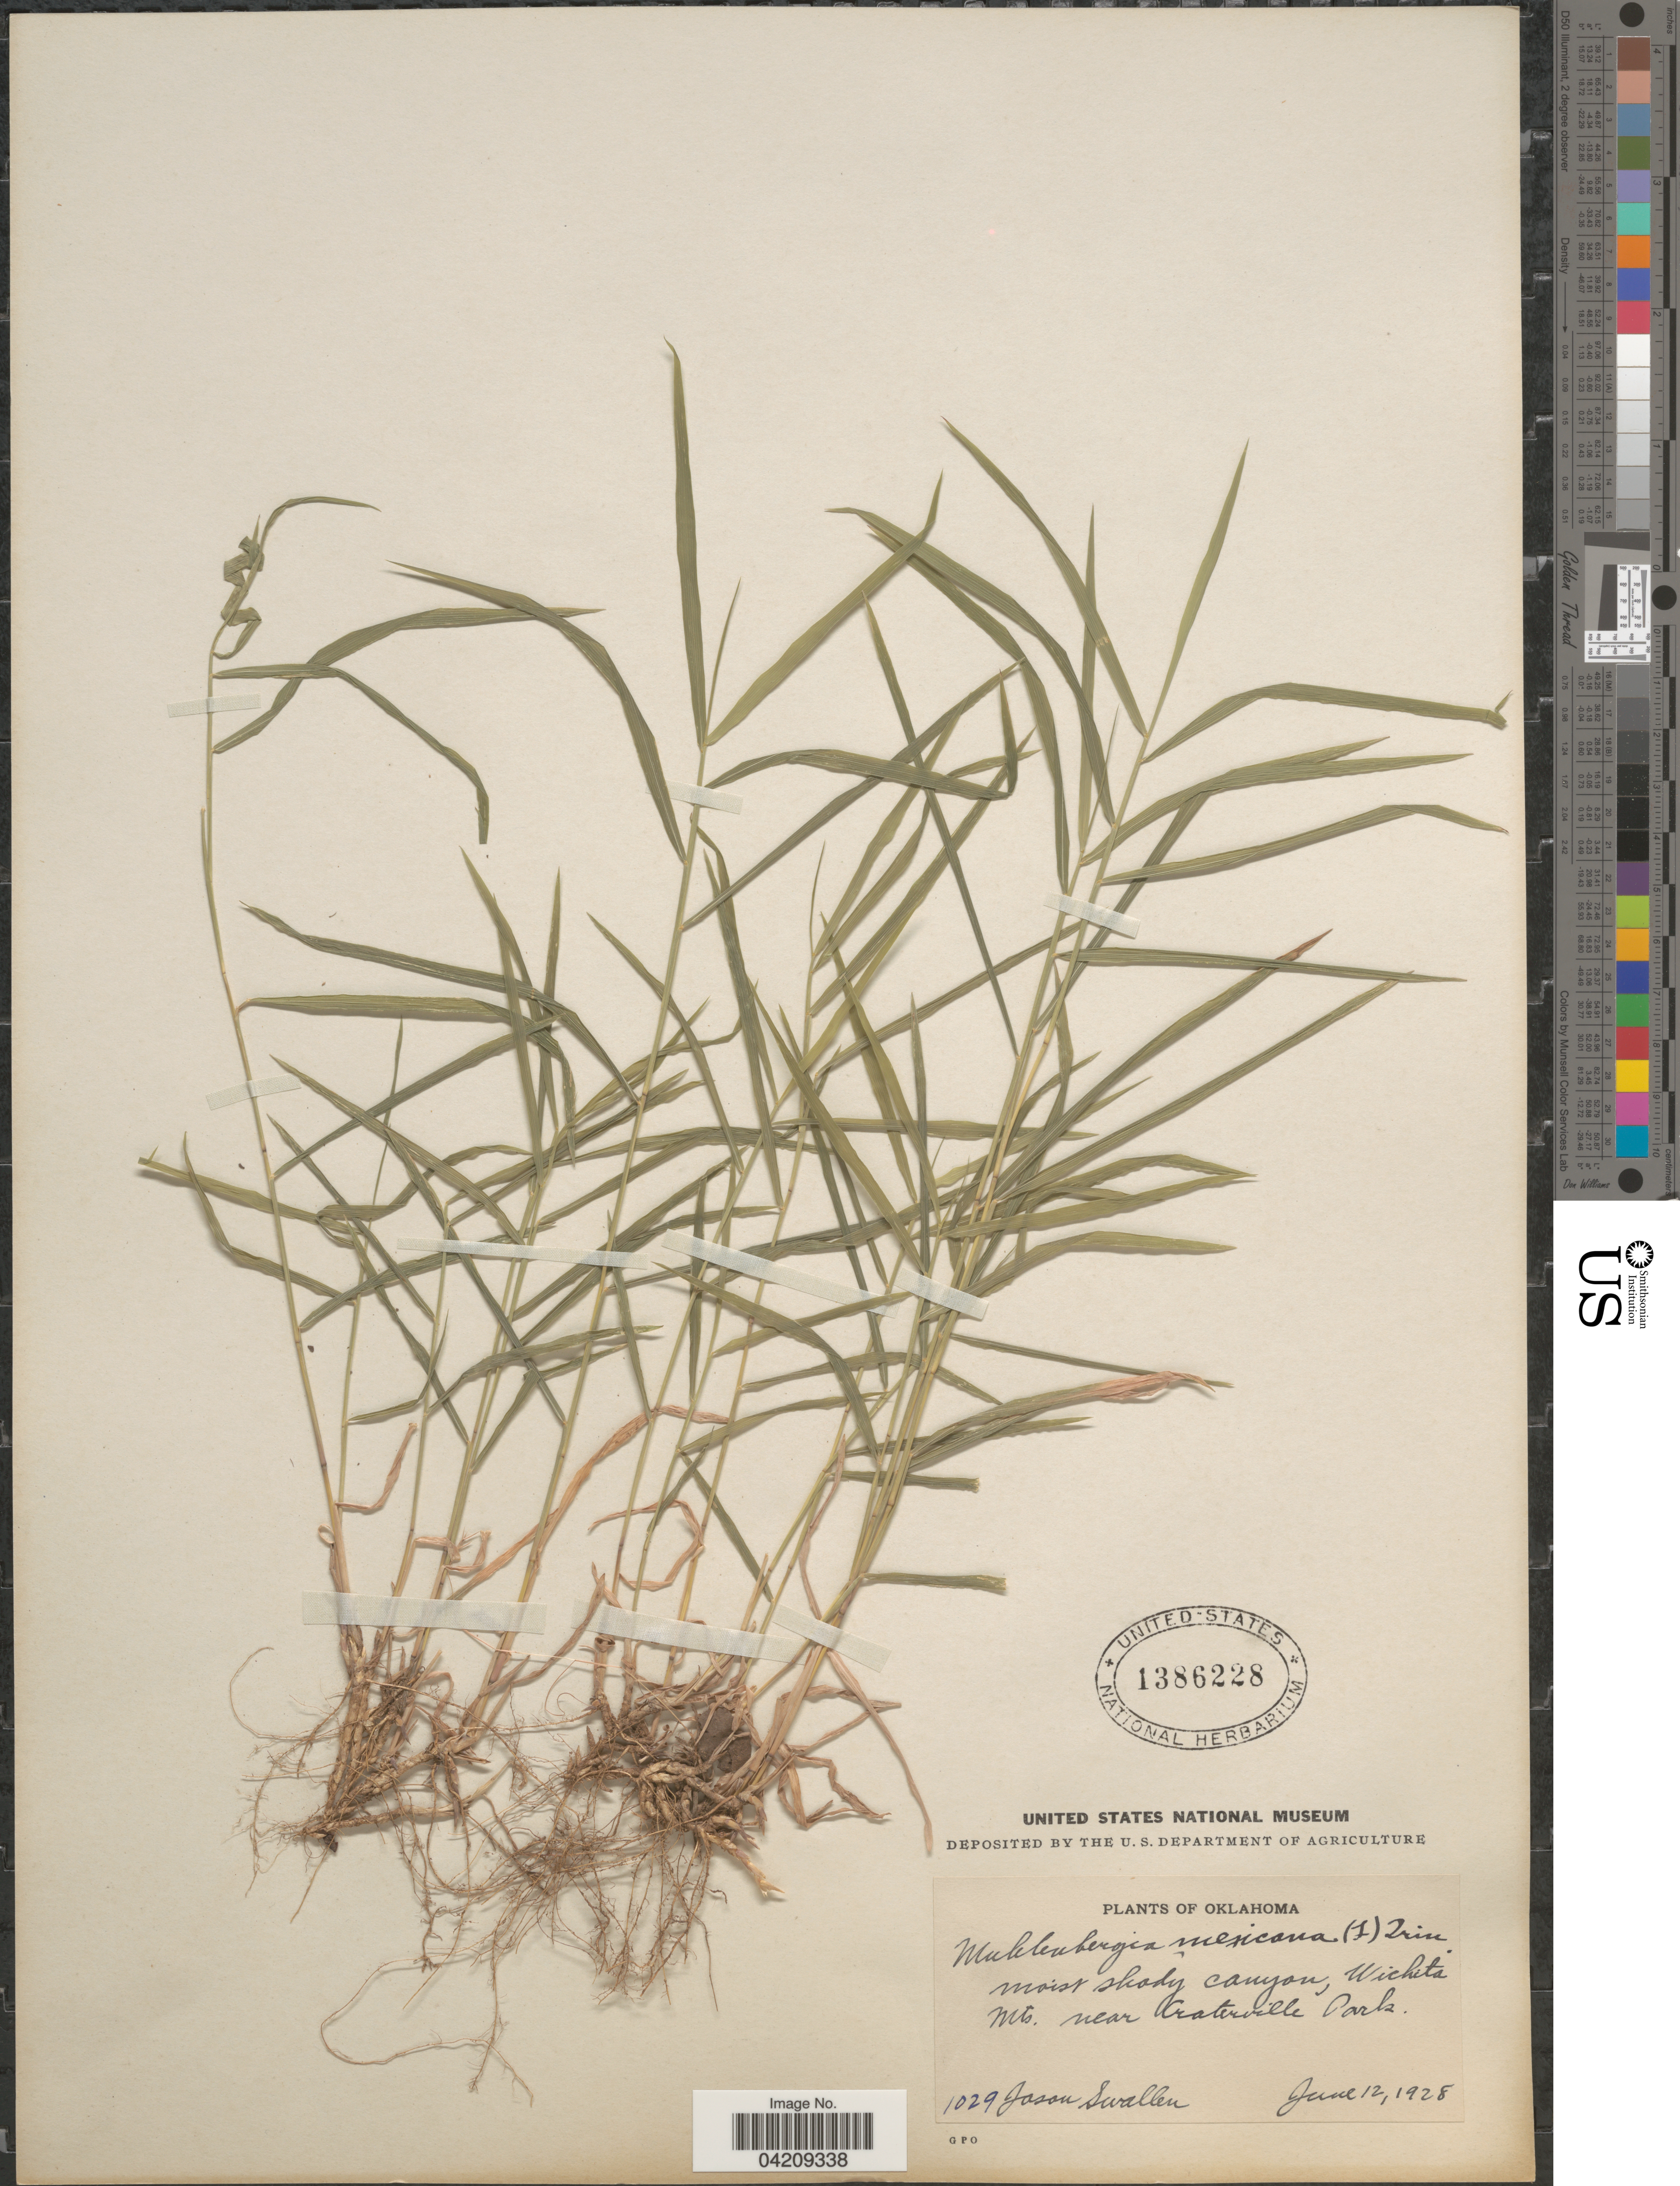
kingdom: Plantae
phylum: Tracheophyta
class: Liliopsida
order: Poales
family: Poaceae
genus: Muhlenbergia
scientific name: Muhlenbergia frondosa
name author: (Poir.) Fernald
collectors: J. R. Swallen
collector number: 1029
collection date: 1928-06-12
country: United States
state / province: Oklahoma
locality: Moist shady canyon, Wichita Mts. near Craterville Parks.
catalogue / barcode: US 1386228